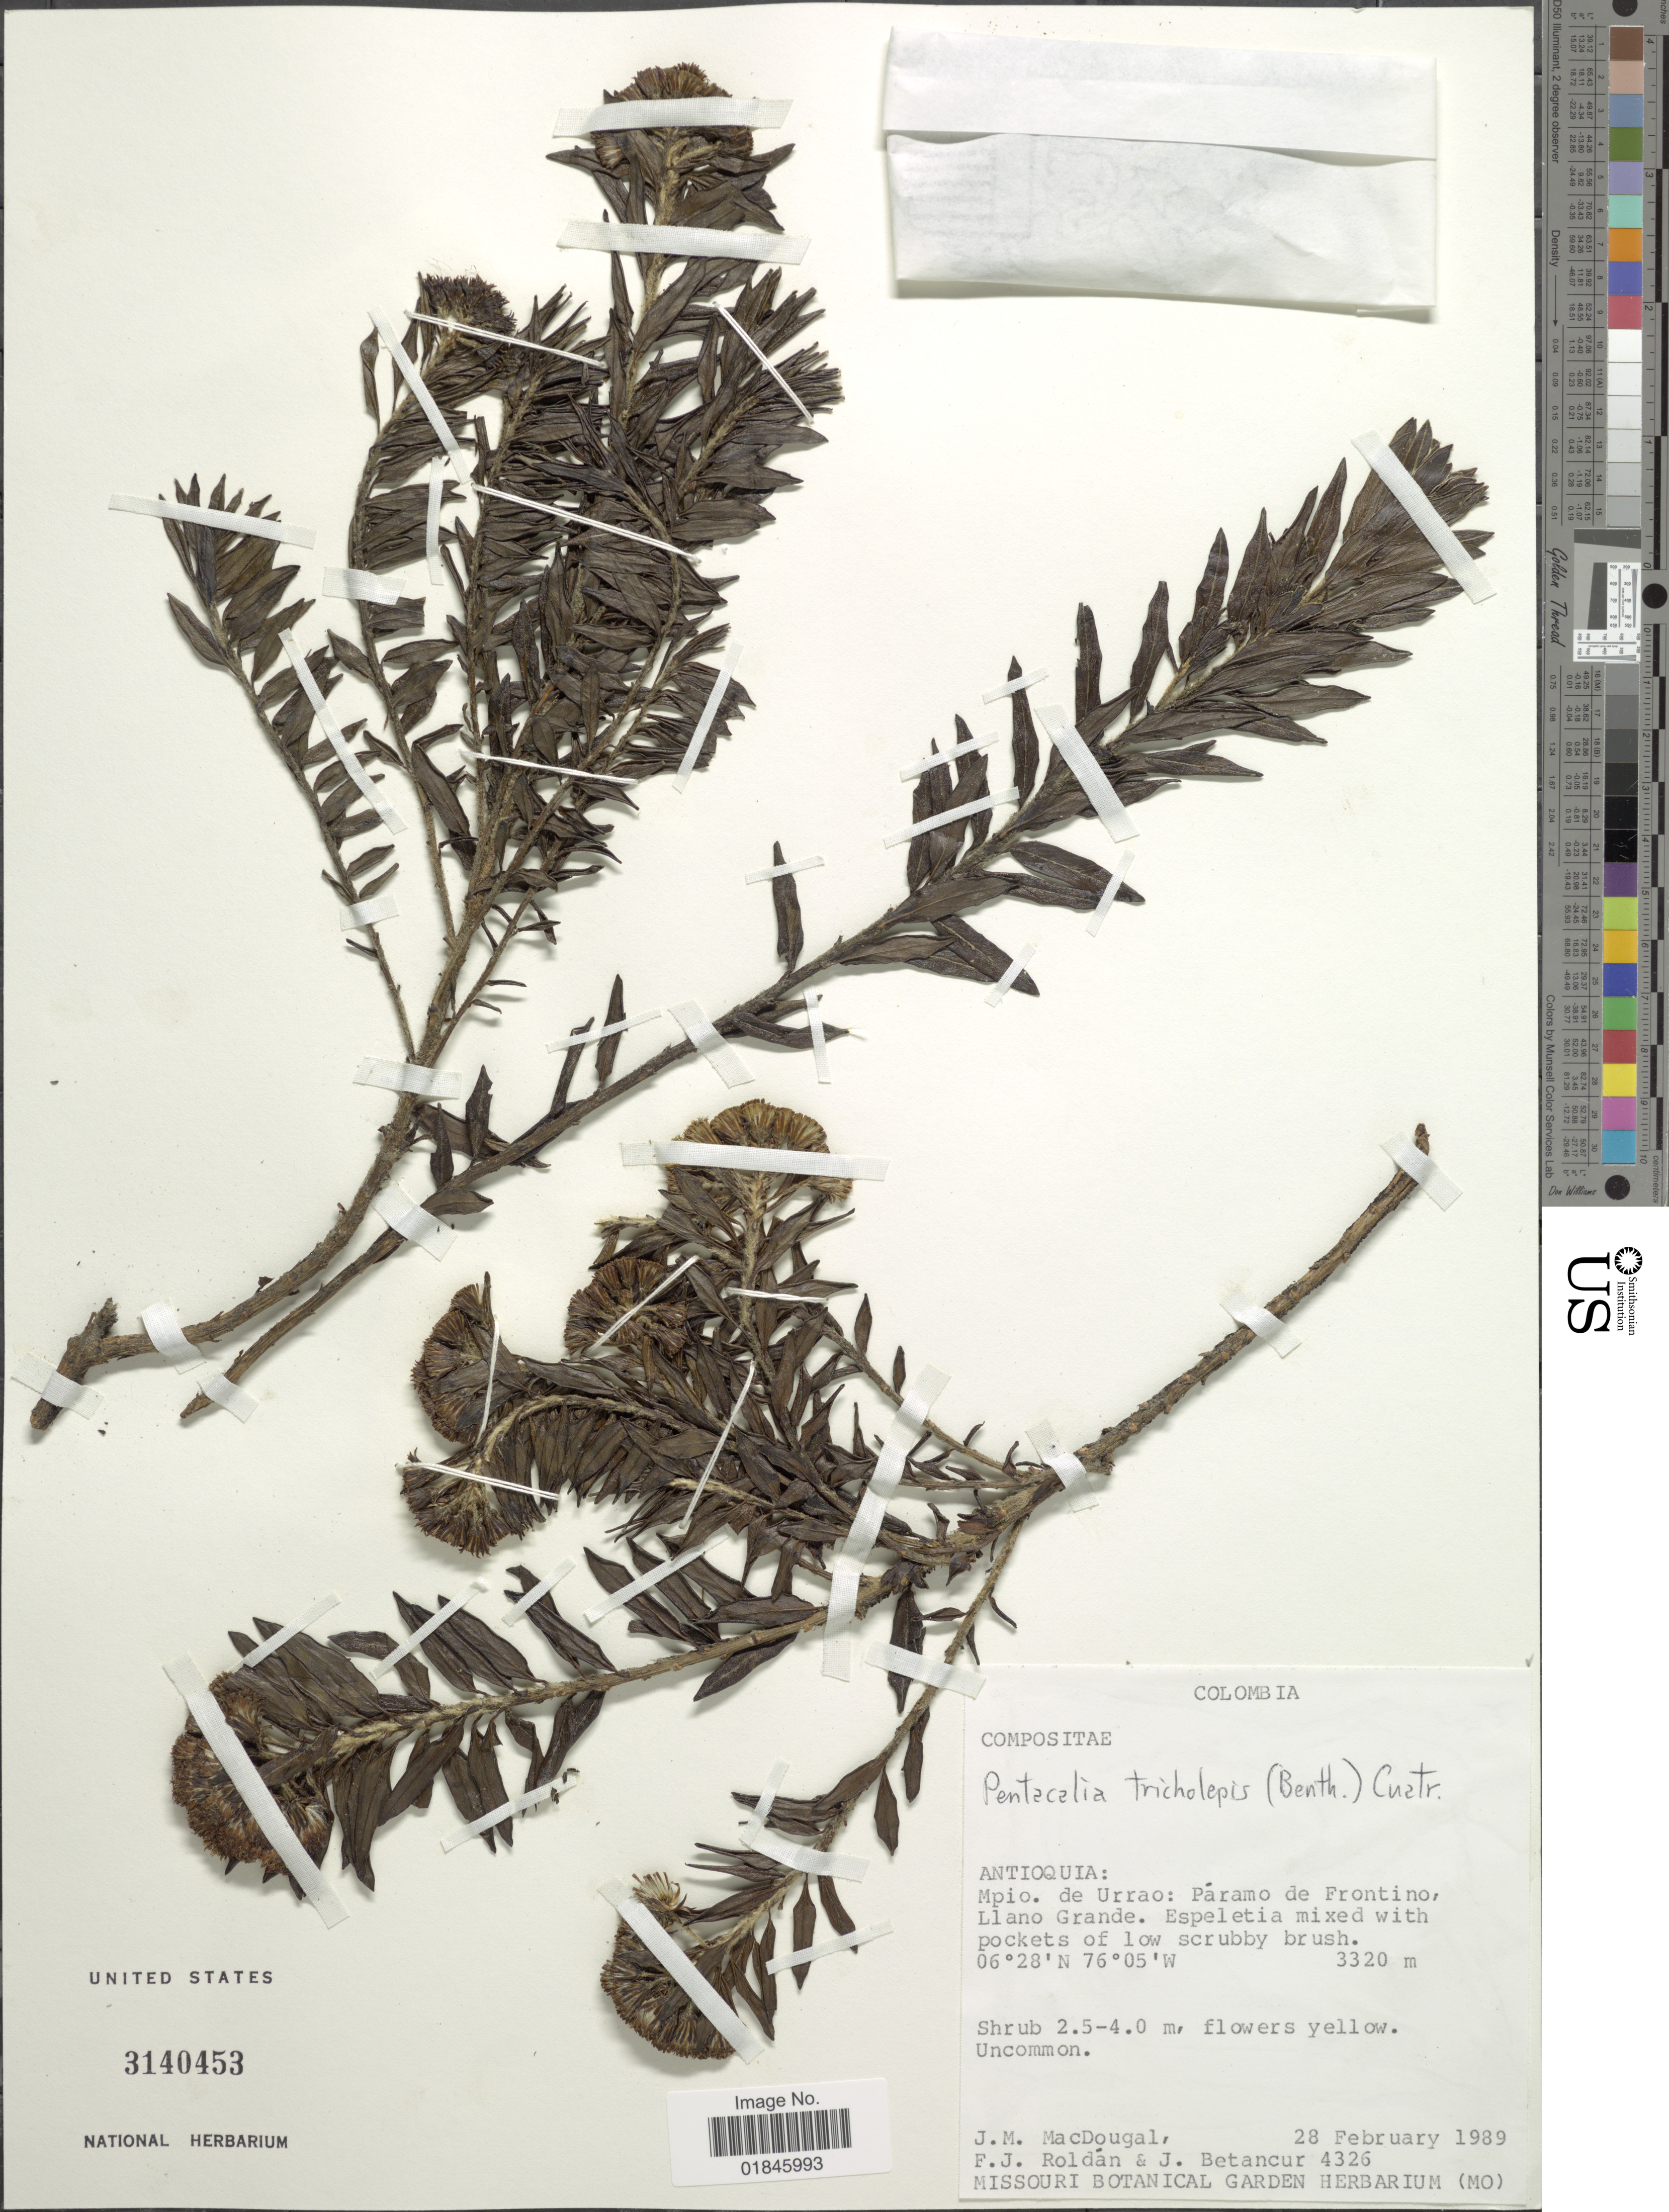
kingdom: Plantae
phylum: Tracheophyta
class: Magnoliopsida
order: Asterales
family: Asteraceae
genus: Pentacalia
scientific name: Pentacalia trichopus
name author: (Benth.) Cuatrec.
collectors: J. M. MacDougal, F. J. Roldán & J. Betancur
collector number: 4326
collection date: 1989-02-28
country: Colombia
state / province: Antioquia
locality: Antioquia: Mpio. de Urrao: Páramo de Frontino, Llano Grande.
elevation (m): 3320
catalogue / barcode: US 3140453